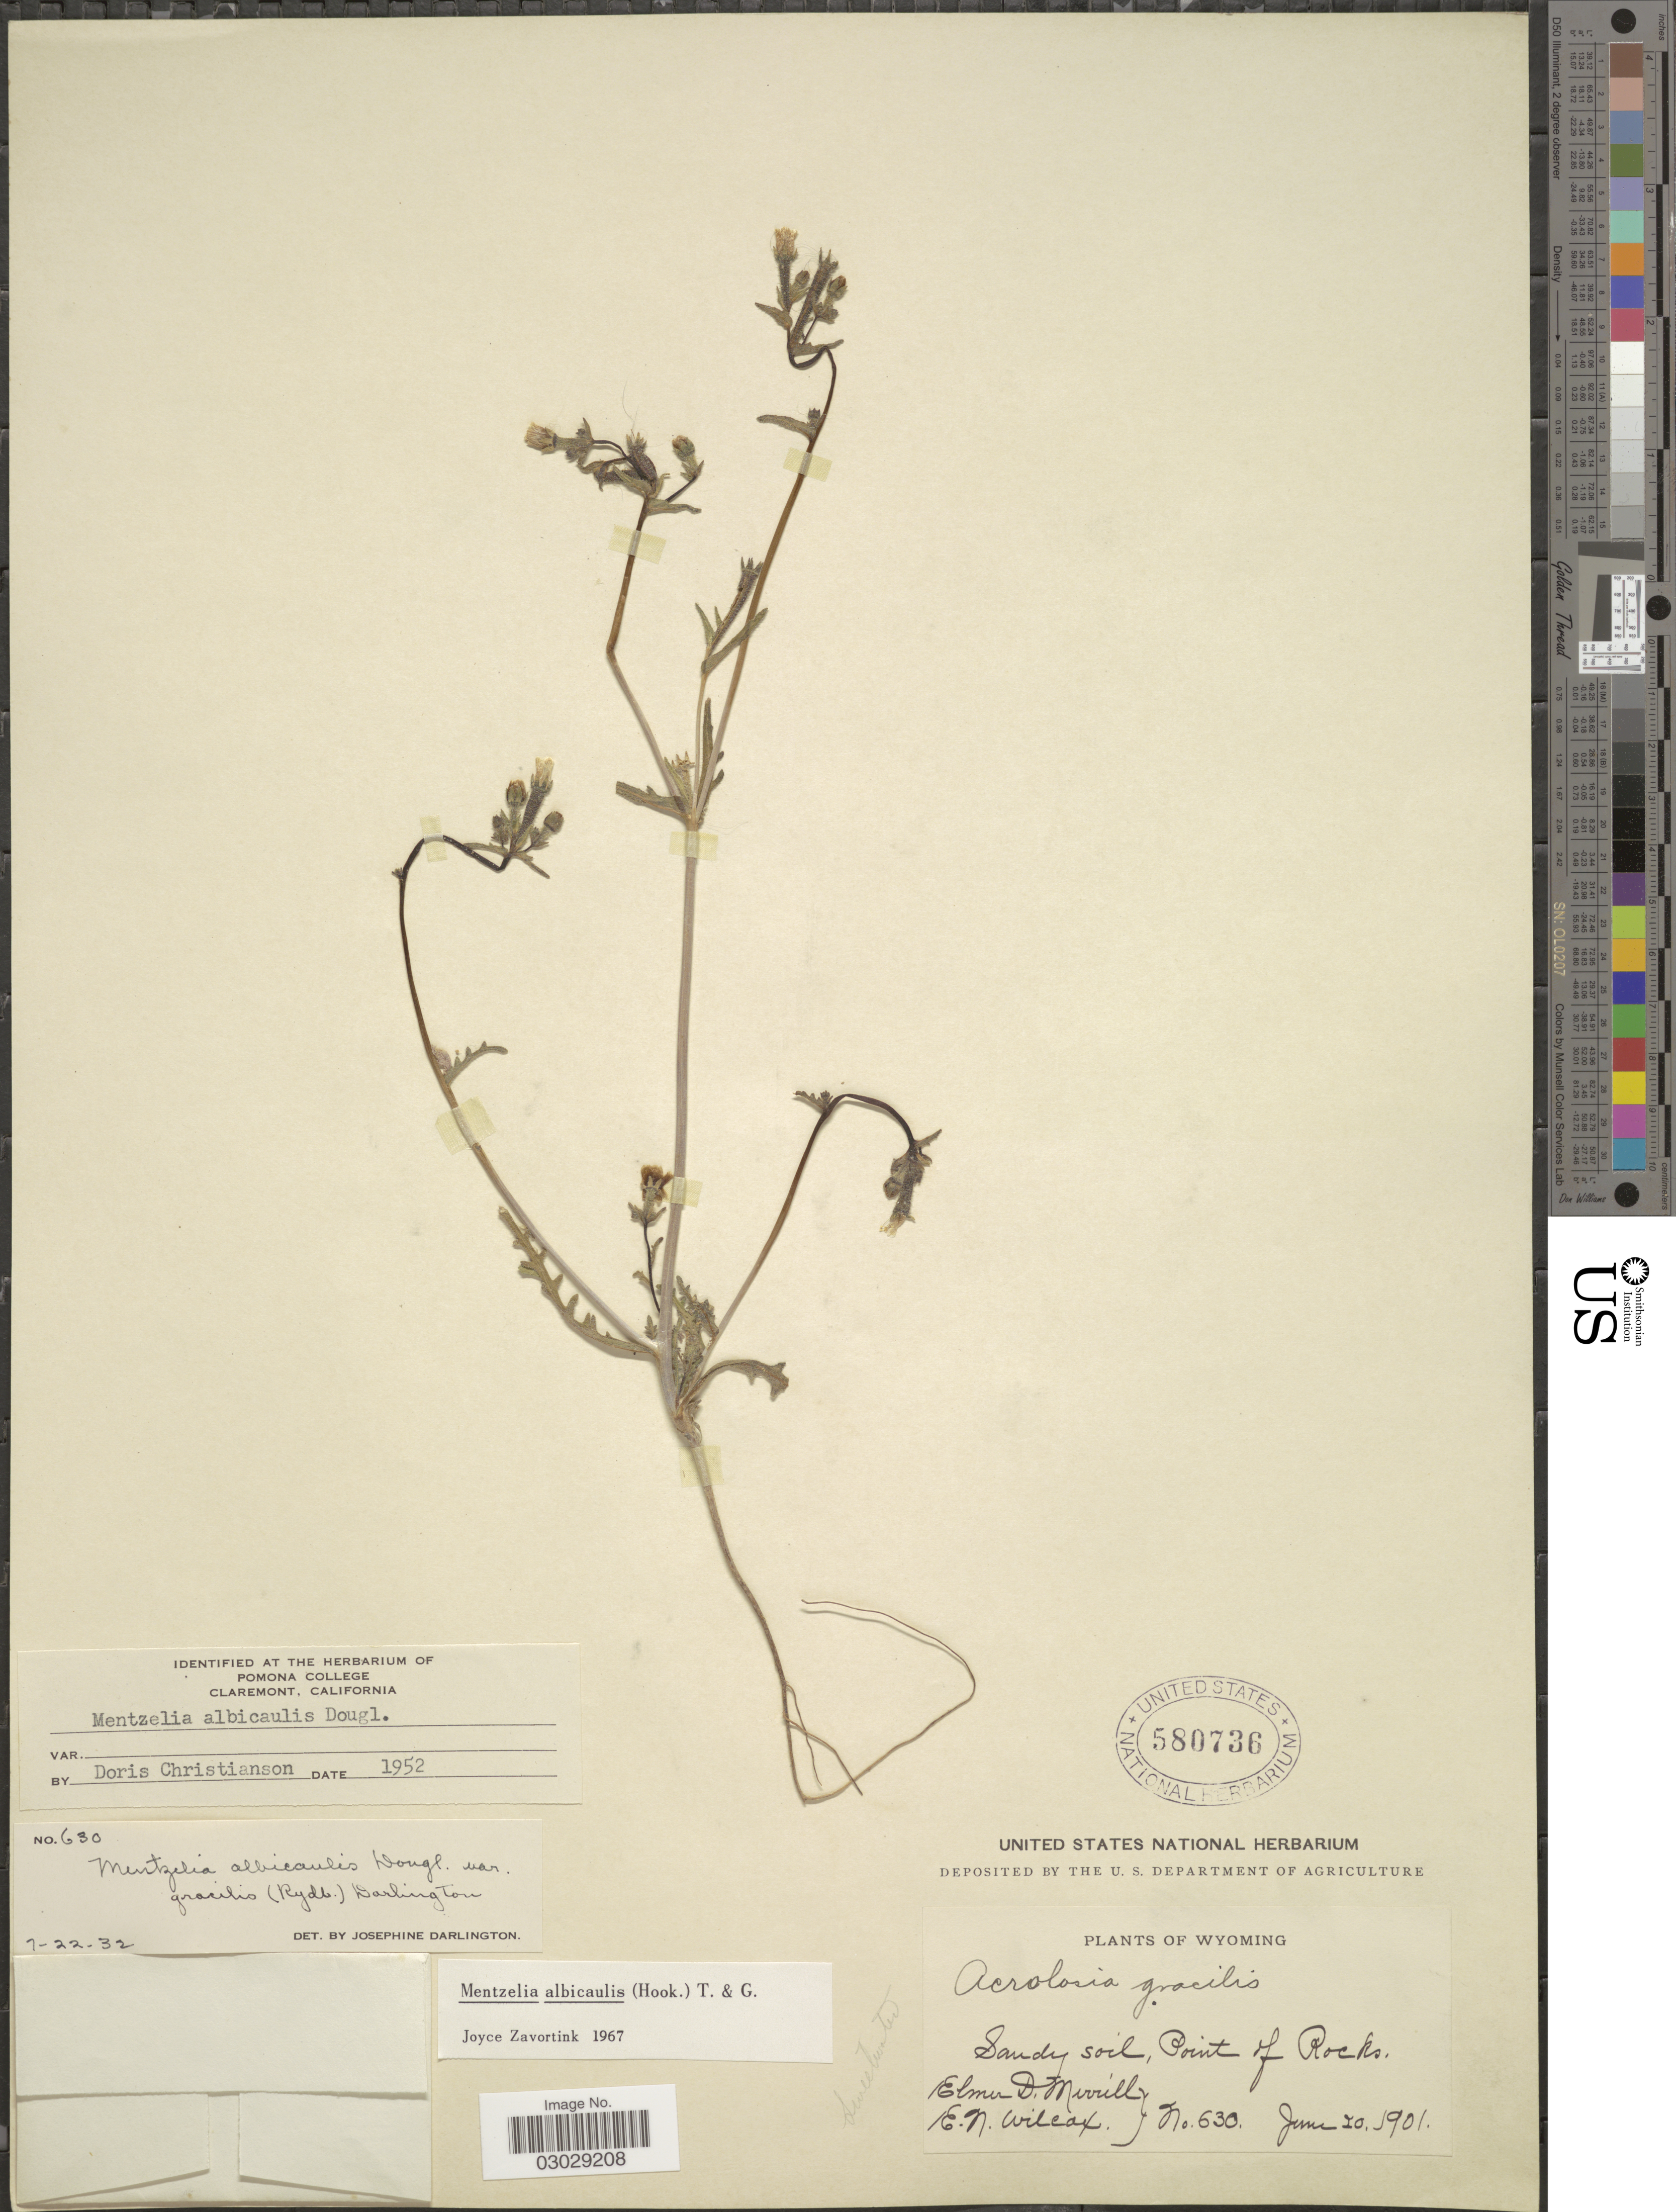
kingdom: Plantae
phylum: Tracheophyta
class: Magnoliopsida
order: Cornales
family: Loasaceae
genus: Mentzelia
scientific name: Mentzelia albicaulis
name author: (Douglas ex Hook.) Douglas ex Torr. & A. Gray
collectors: E. D. Merrill & E. Wilcox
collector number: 630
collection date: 1901-06-20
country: United States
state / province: Wyoming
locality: Point of Rocks.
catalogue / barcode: US 580736